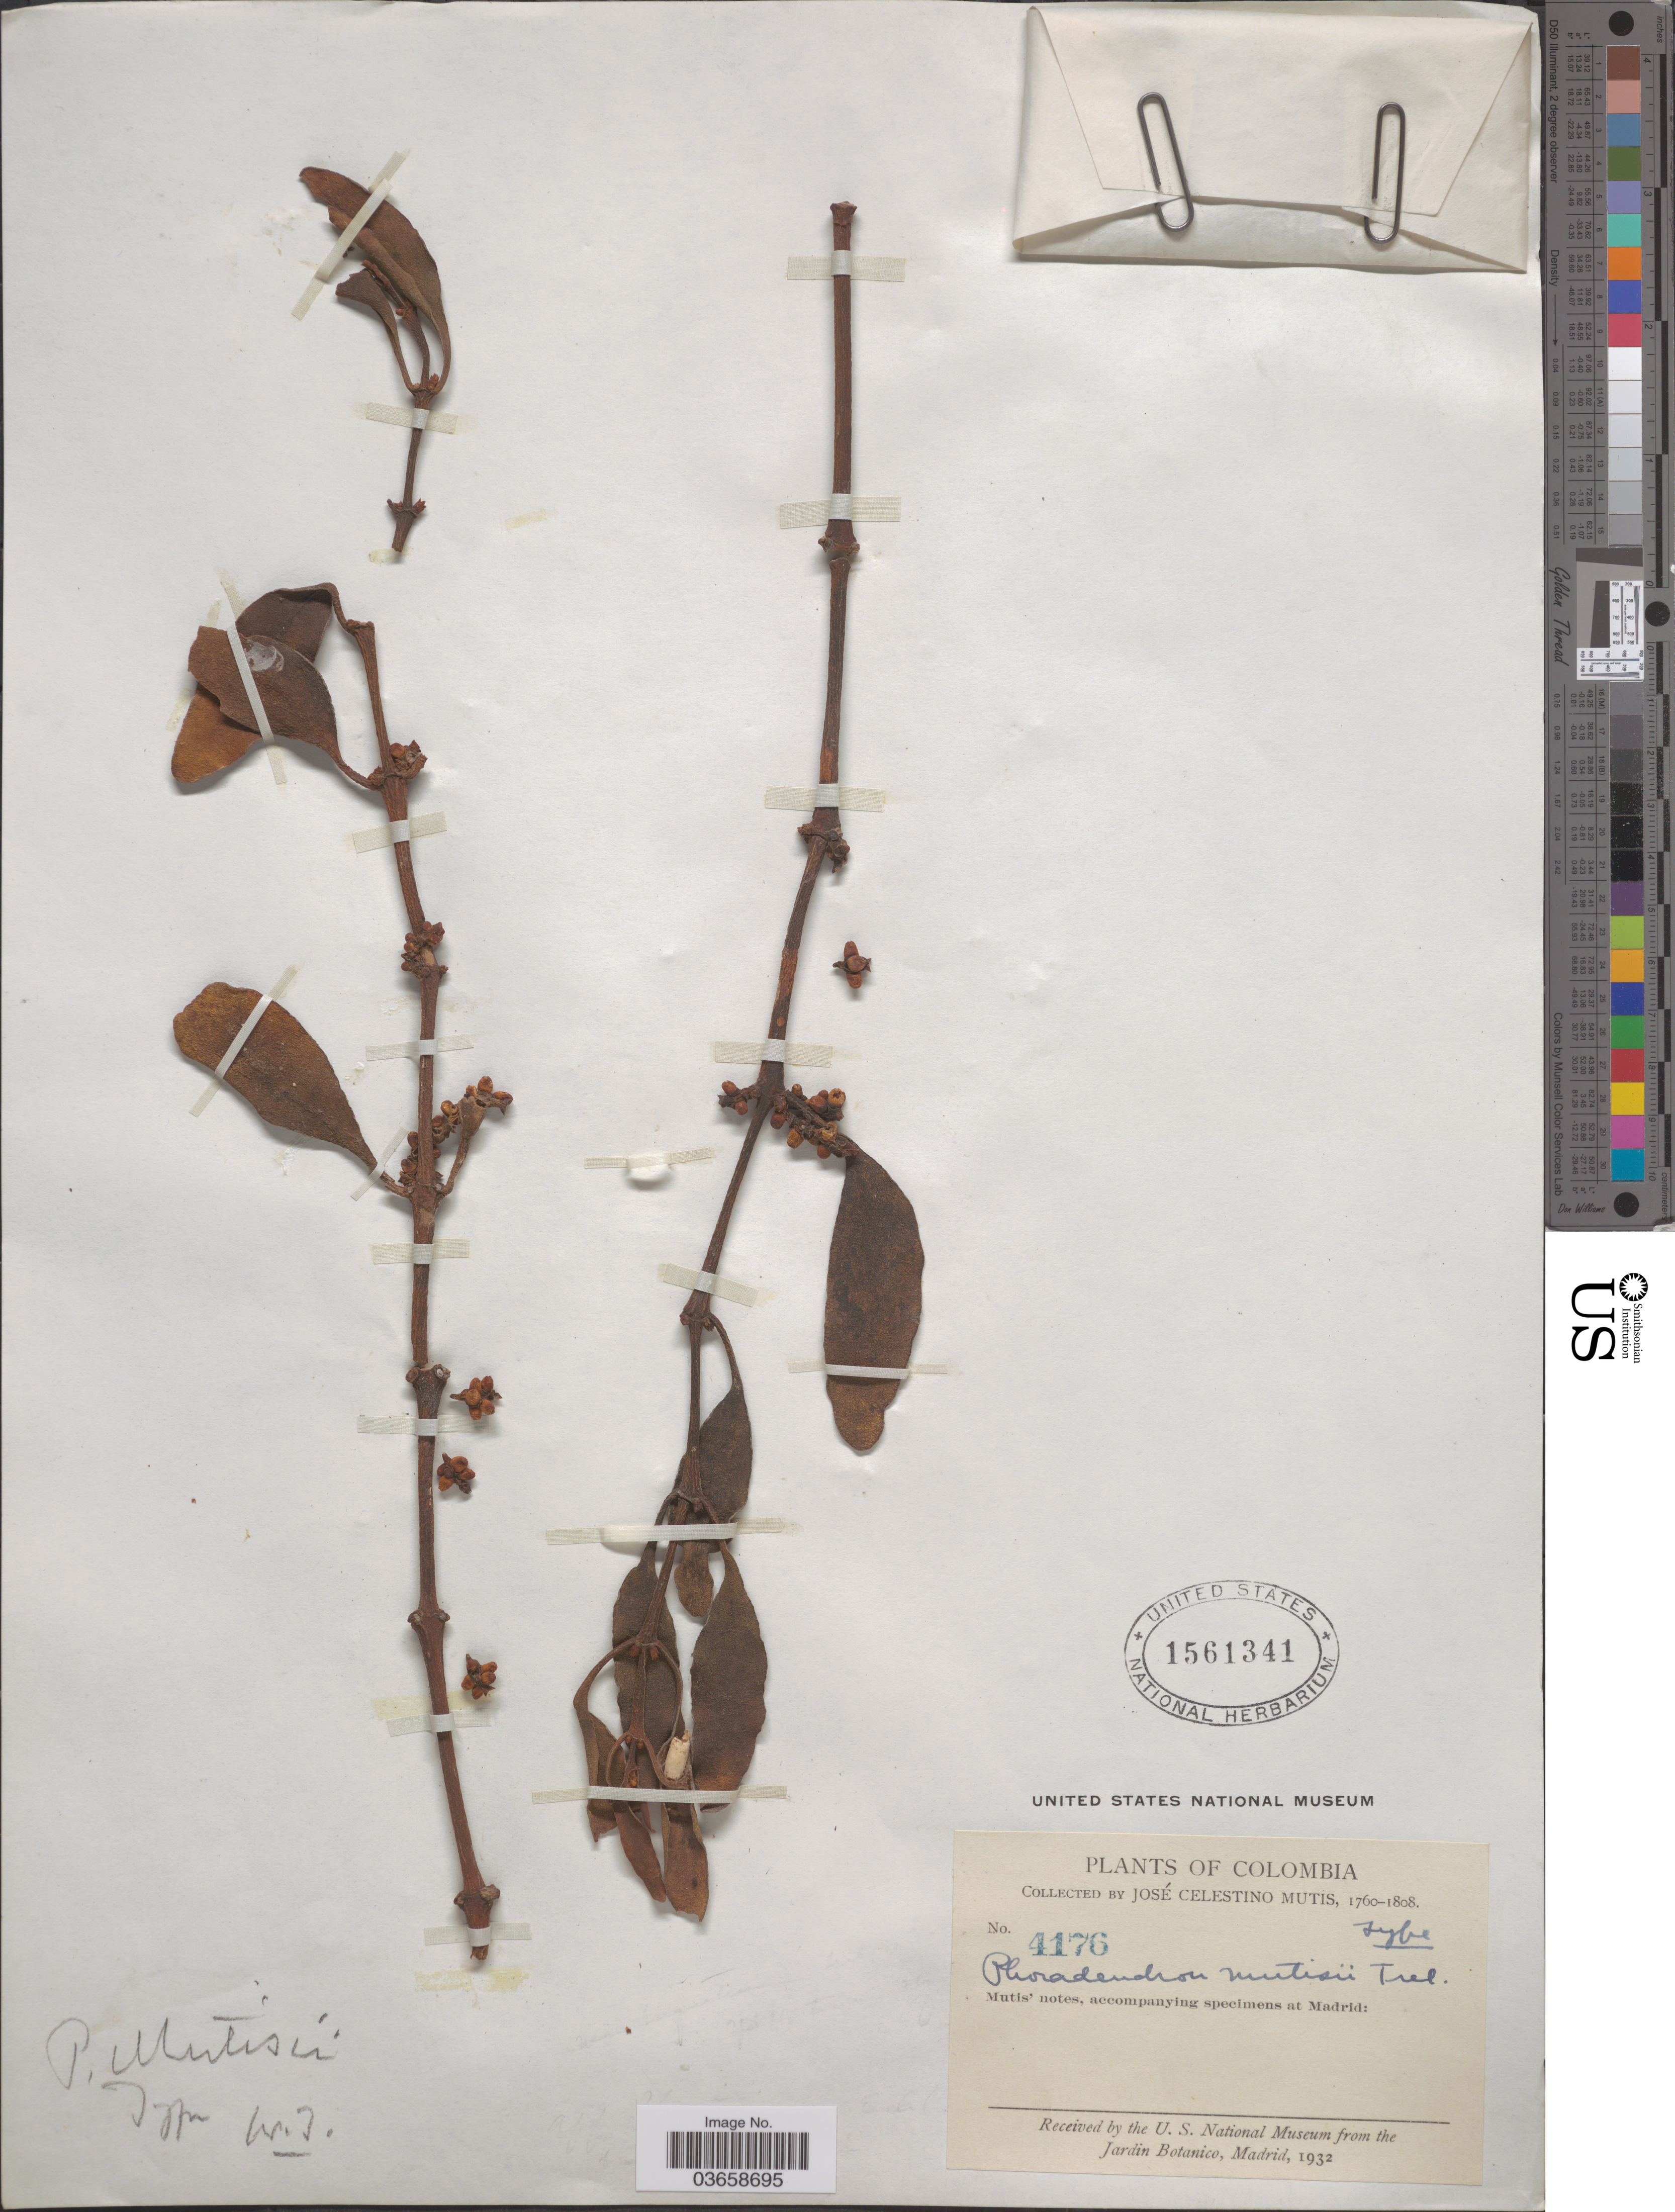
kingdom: Plantae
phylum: Tracheophyta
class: Magnoliopsida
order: Santalales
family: Viscaceae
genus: Phoradendron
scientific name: Phoradendron sp.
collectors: J. C. B. Mutis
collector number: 4176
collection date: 1760/1808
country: Colombia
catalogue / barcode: US 1561341